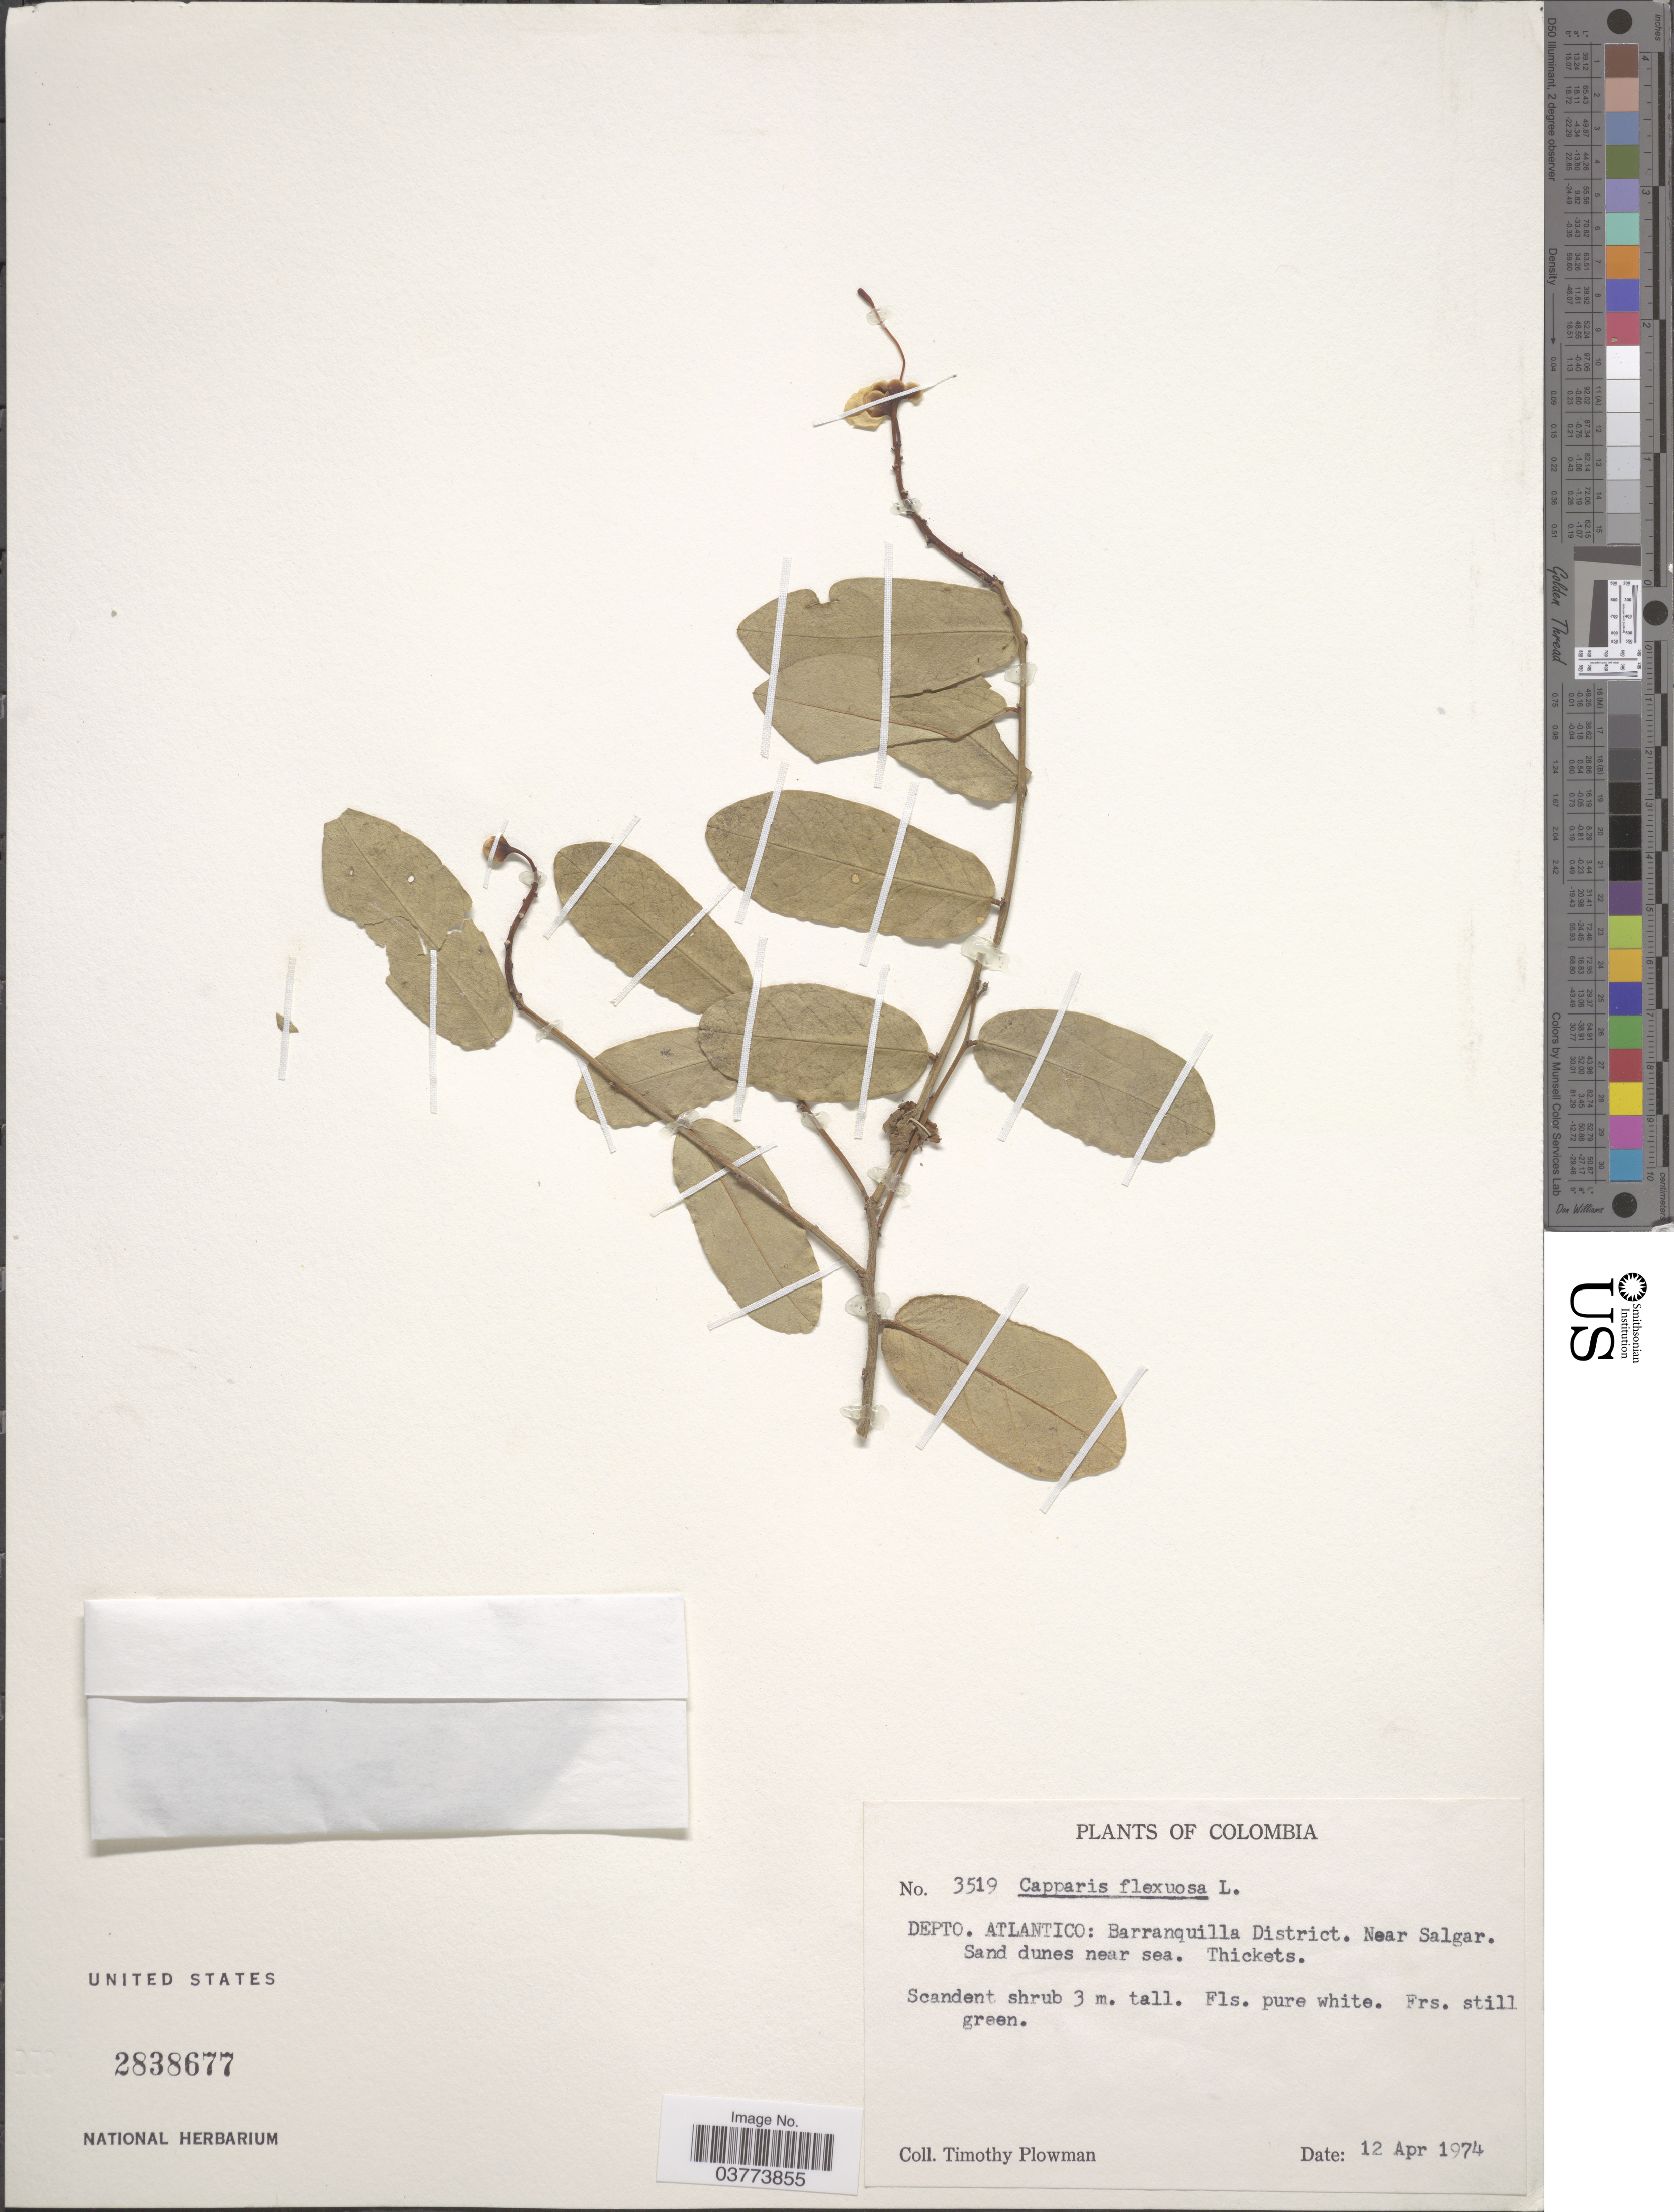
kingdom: Plantae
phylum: Tracheophyta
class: Magnoliopsida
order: Brassicales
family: Capparaceae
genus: Cynophalla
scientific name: Cynophalla flexuosa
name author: (L.) J. Presl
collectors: T. Plowman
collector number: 3519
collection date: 1974-04-12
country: Colombia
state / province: Atlántico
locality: Depto. Atlantico: Barranquilla District. Near Salgar. Sand dunes near sea.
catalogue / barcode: US 2838677